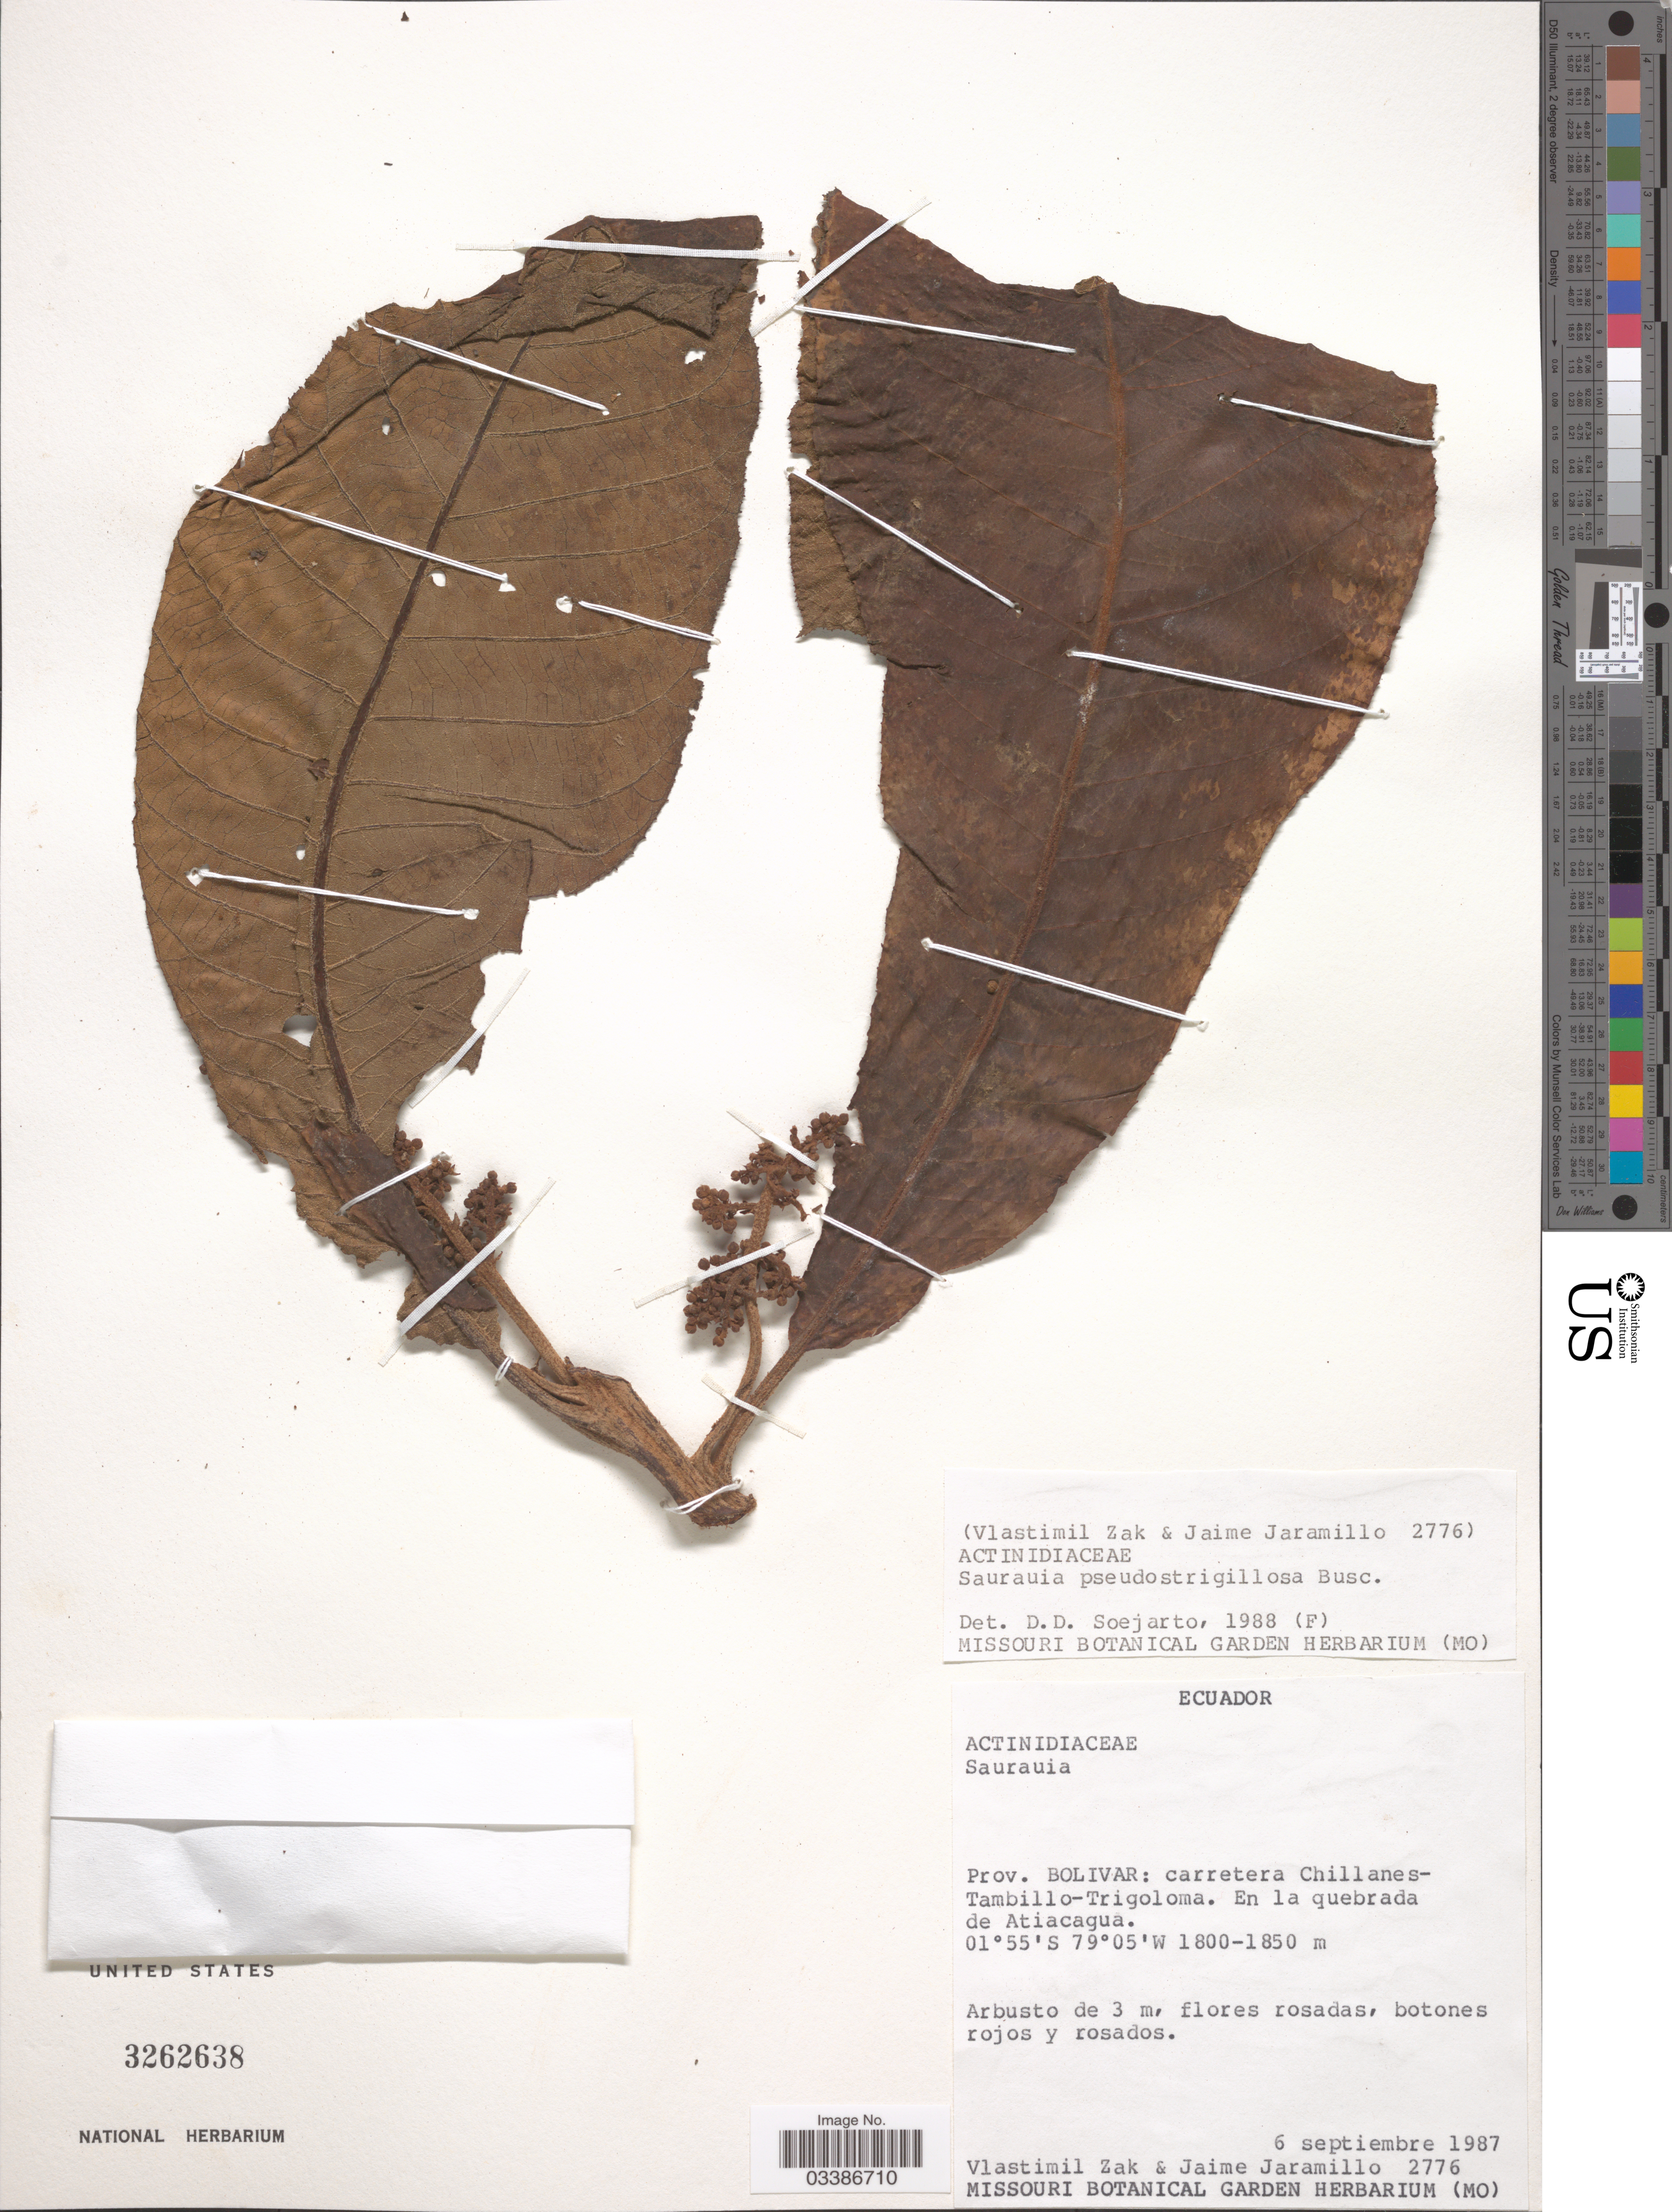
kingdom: Plantae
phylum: Tracheophyta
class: Magnoliopsida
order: Ericales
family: Actinidiaceae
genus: Saurauia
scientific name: Saurauia pseudostrigillosa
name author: Buscal.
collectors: V. Zak & J. Jaramillo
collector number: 2776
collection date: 1987-09-06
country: Ecuador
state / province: Bolívar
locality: Carretera Chillanes-Tambillo-Trigoloma. En la quebrada de Atiacagua.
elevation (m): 1800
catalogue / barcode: US 3262638